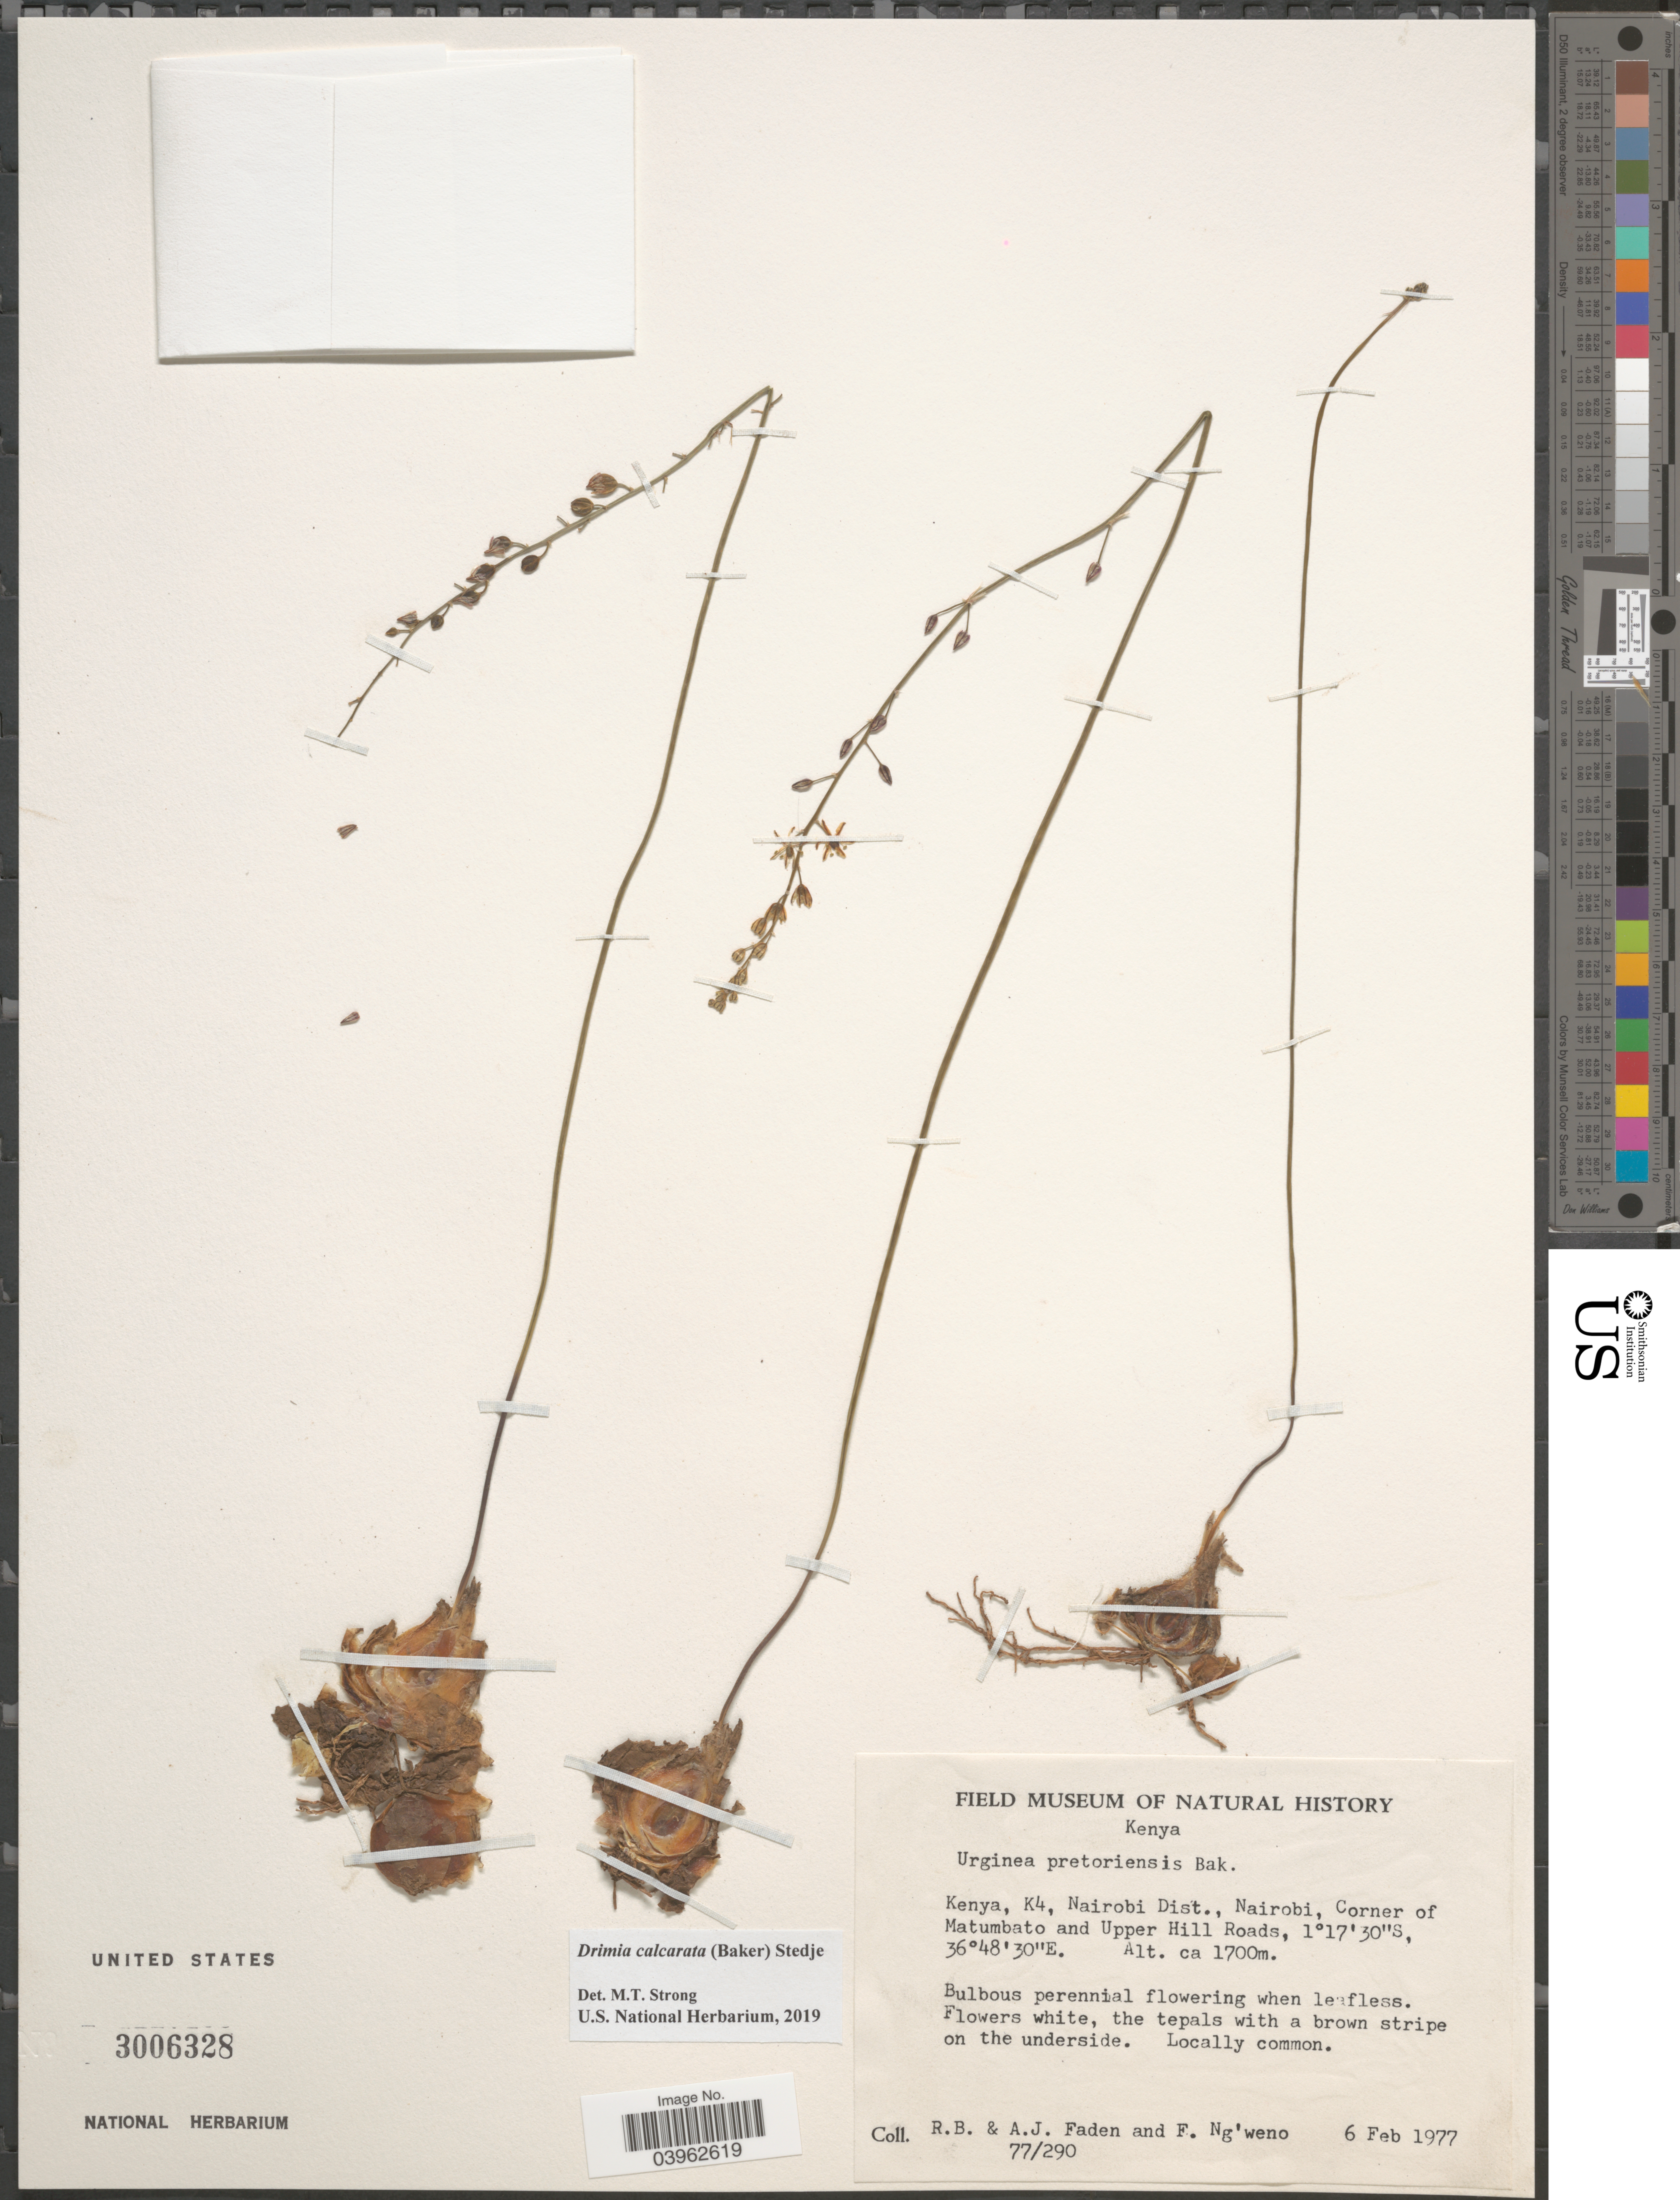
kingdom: Plantae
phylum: Tracheophyta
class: Liliopsida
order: Asparagales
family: Asparagaceae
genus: Drimia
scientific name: Drimia calcarata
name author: (Baker) Stedje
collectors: R. B. Faden, A. J. Faden & F. Ng'weno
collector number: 77/290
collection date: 1977-02-06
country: Kenya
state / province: Nairobi Area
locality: K4, Nairobi Dist., Corner of Matumbato and Upper Hill Roads.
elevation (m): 1700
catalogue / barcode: US 3006328